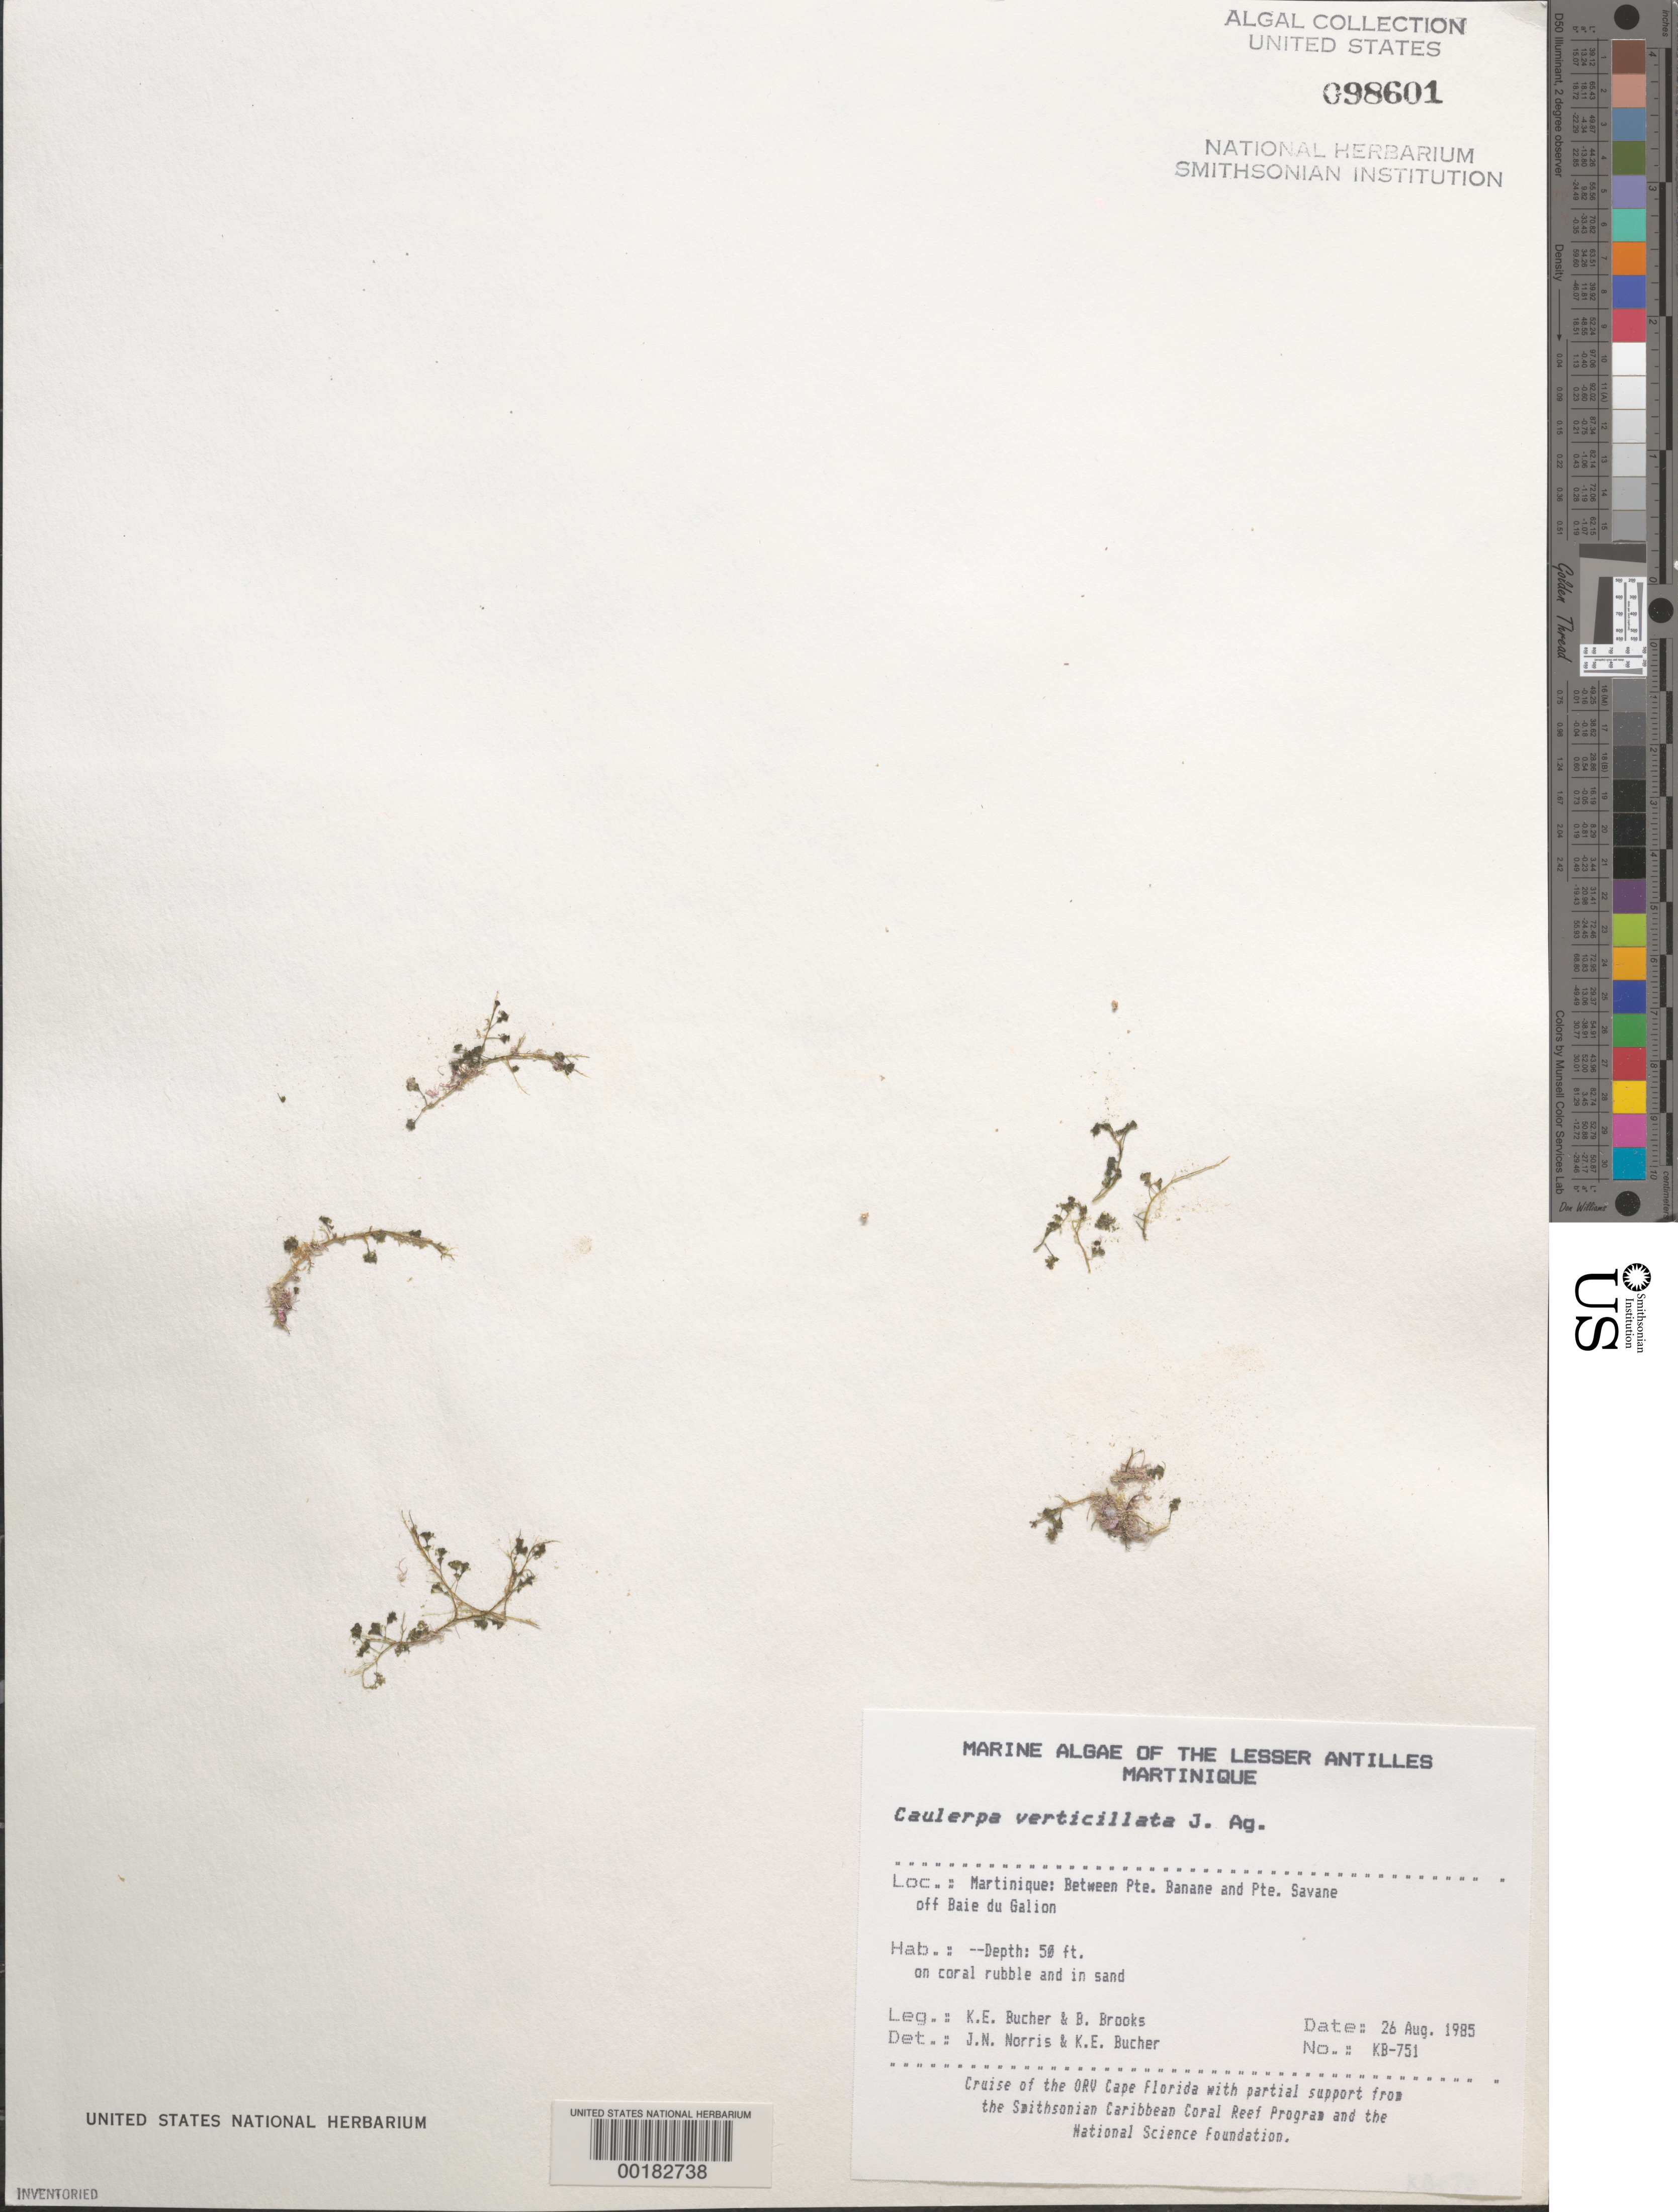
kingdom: Plantae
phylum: Chlorophyta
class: Ulvophyceae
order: Bryopsidales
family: Caulerpaceae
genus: Caulerpa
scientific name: Caulerpa verticillata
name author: J. Agardh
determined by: Norris, J. N.; Bucher, K. E.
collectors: K. E. Bucher & B. Brooks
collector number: Kb-751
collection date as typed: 26 Aug 1985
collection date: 1985-08-26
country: Martinique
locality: Between Pointe Banane and Pointe Savane, off Baie du Galion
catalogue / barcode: US 98601